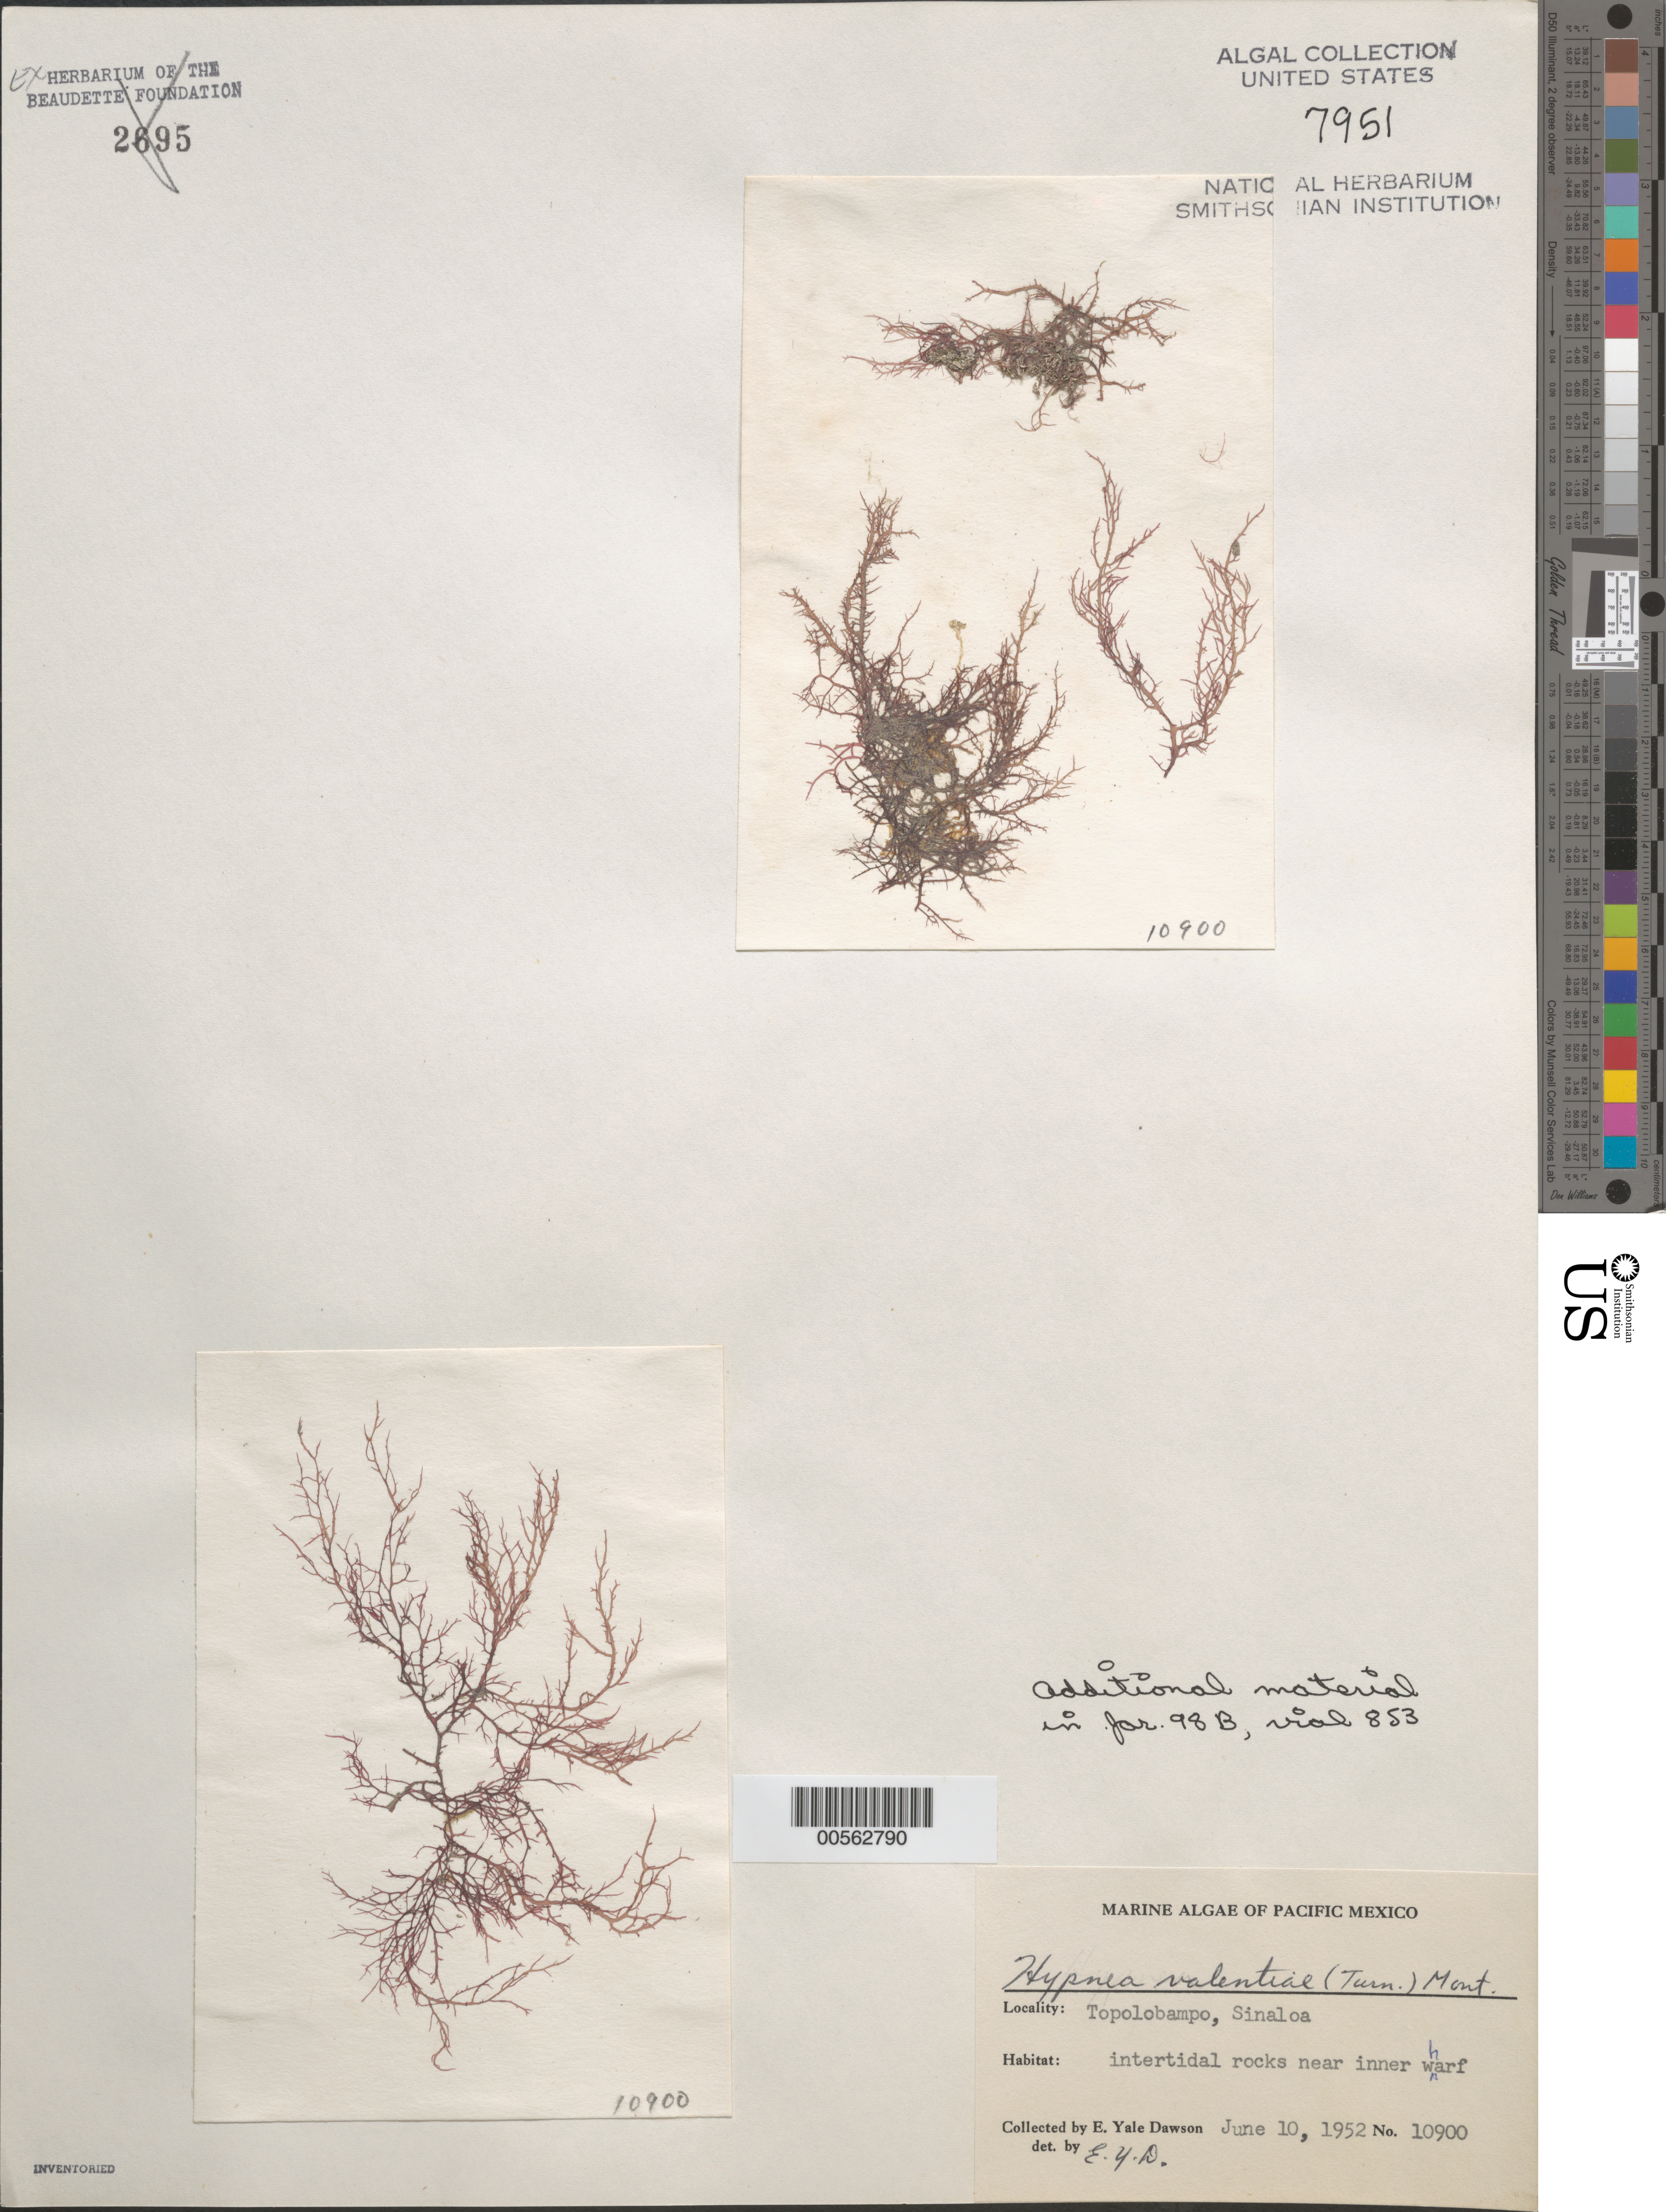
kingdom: Plantae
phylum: Rhodophyta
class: Florideophyceae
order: Gigartinales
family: Cystocloniaceae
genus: Hypnea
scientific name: Hypnea valentiae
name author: (Turner) Mont.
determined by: Dawson, E. Y.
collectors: E. Y. Dawson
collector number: EYD 10900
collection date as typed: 10 Jun 1952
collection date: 1952-06-10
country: Mexico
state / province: Sinaloa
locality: Bahia Topolobampo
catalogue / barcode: US 7951